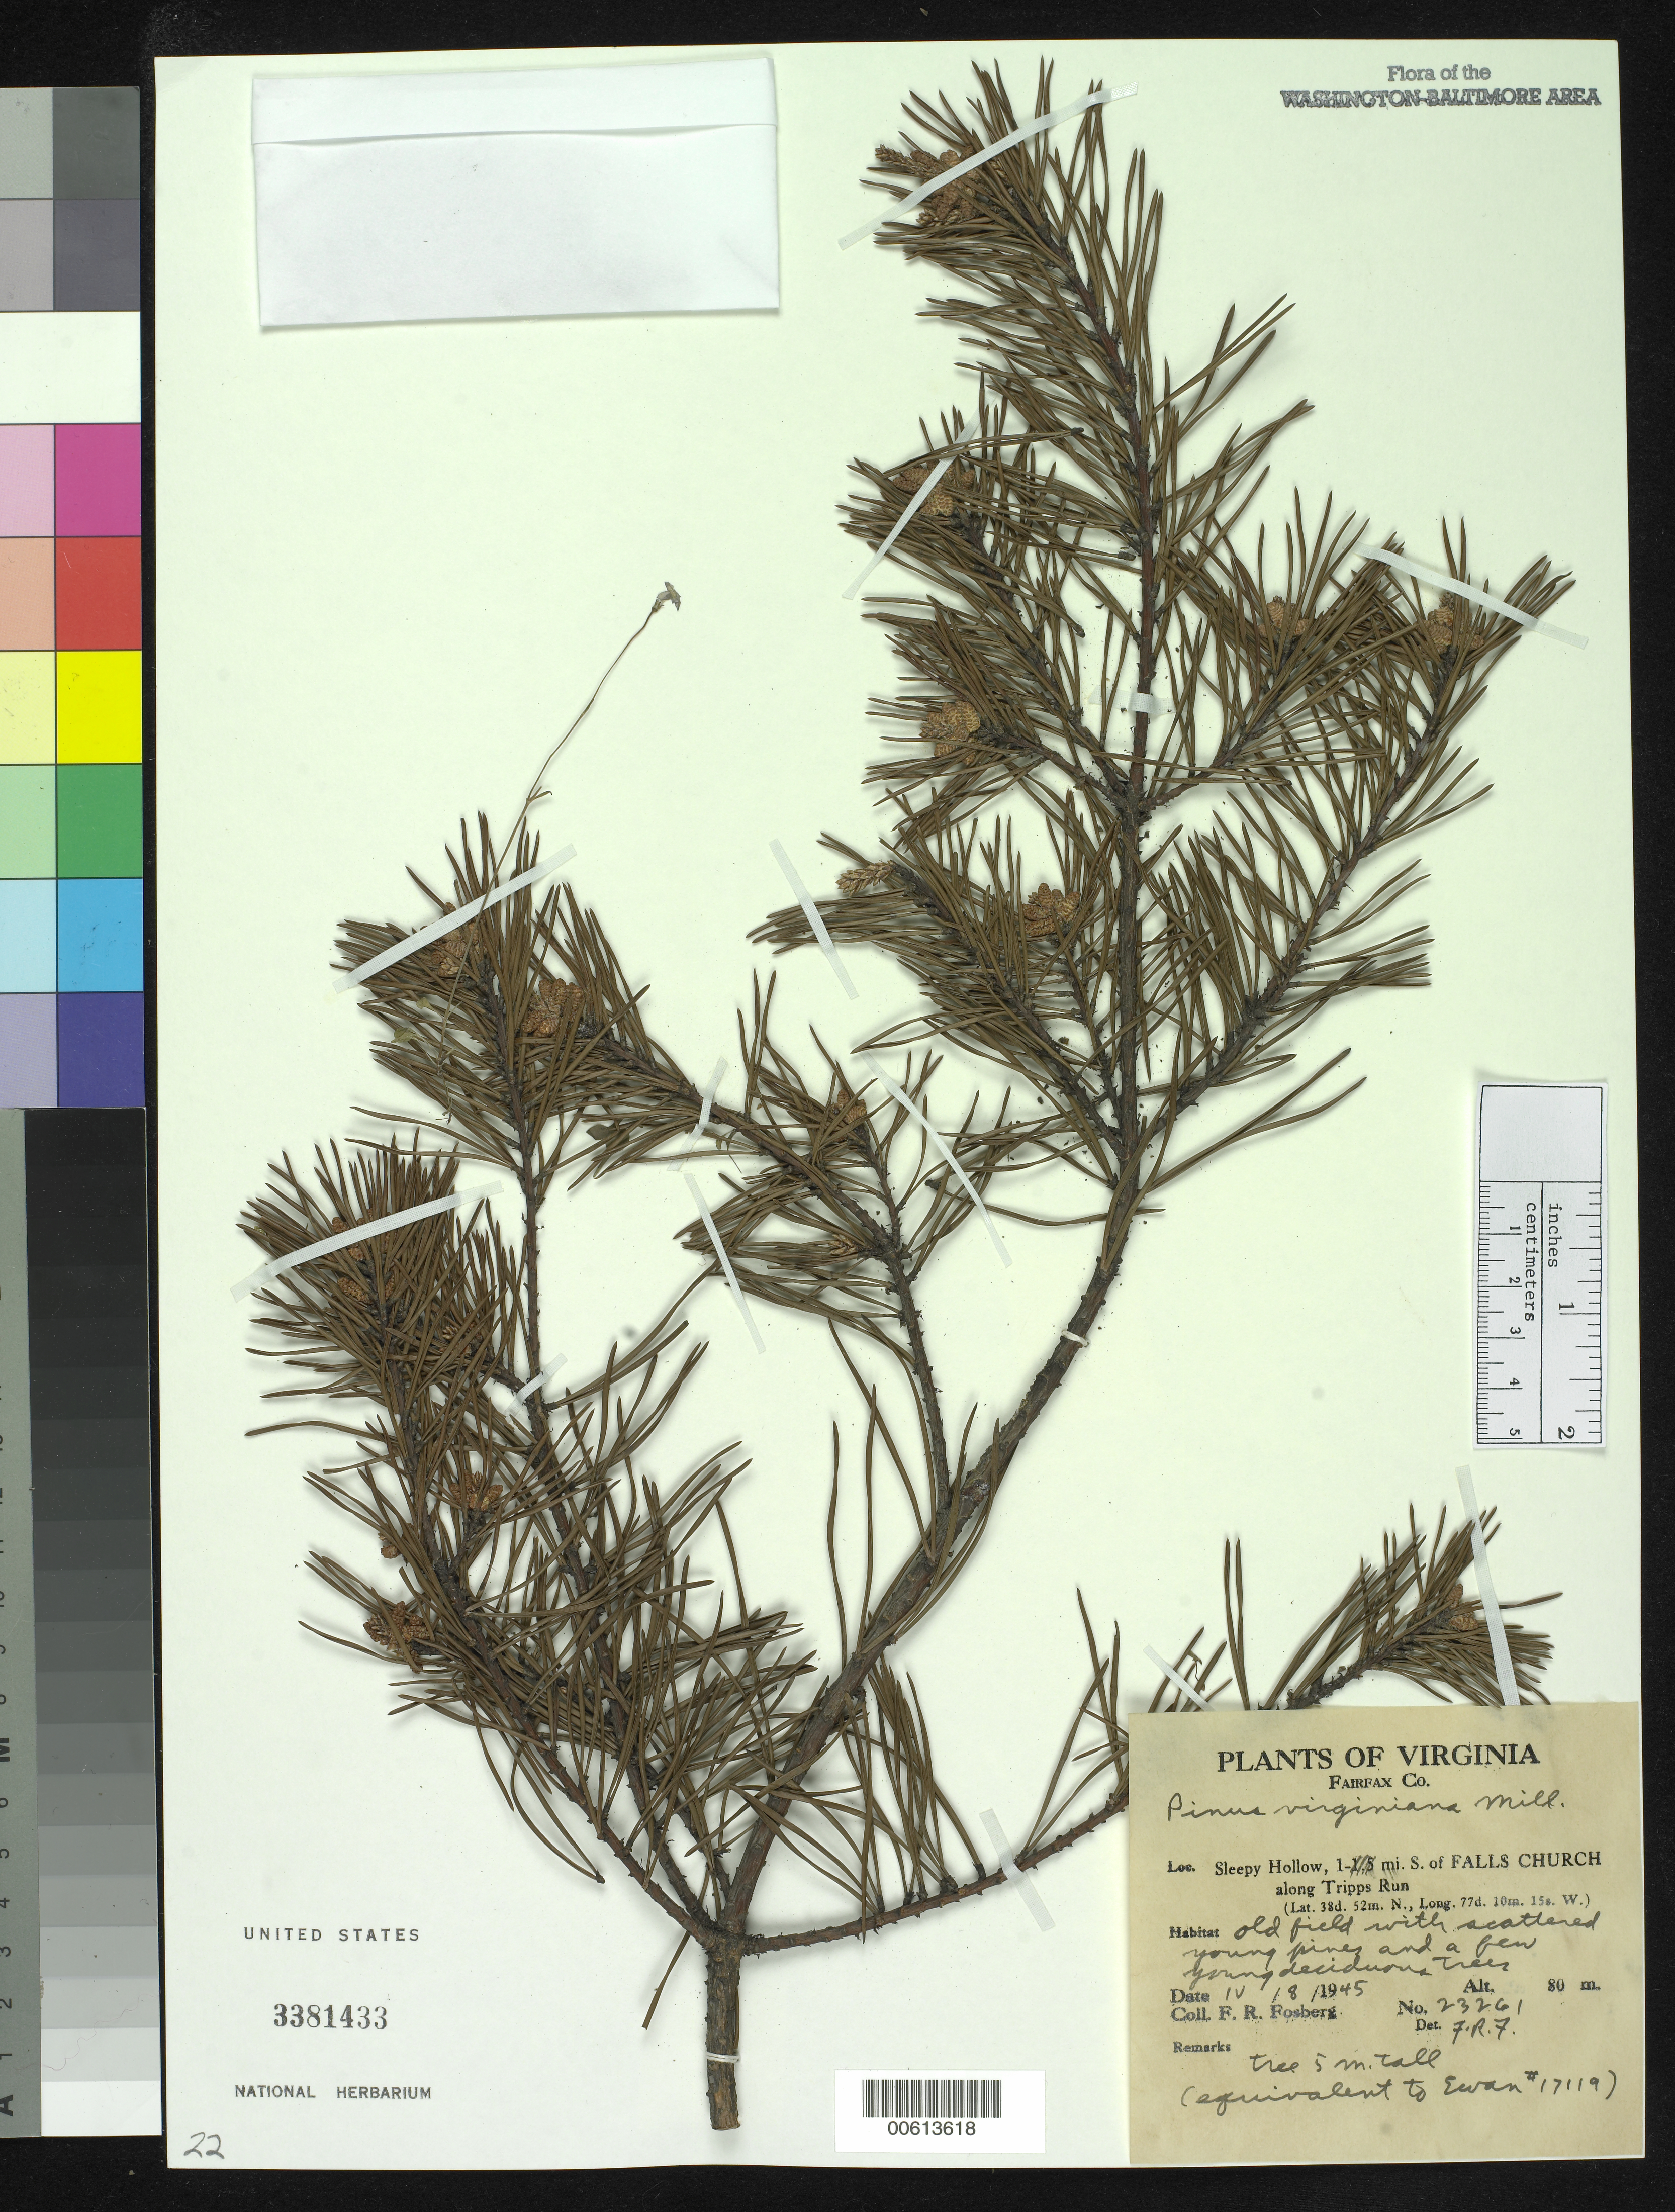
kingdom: Plantae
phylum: Tracheophyta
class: Pinopsida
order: Pinales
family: Pinaceae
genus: Pinus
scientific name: Pinus virginiana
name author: Mill.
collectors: F. R. Fosberg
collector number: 23261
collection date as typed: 08 Apr 1945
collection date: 1945-04-08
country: United States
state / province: Virginia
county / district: Fairfax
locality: Sleepy Hollow, S of Falls Church along Tripps Run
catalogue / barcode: US 3381433